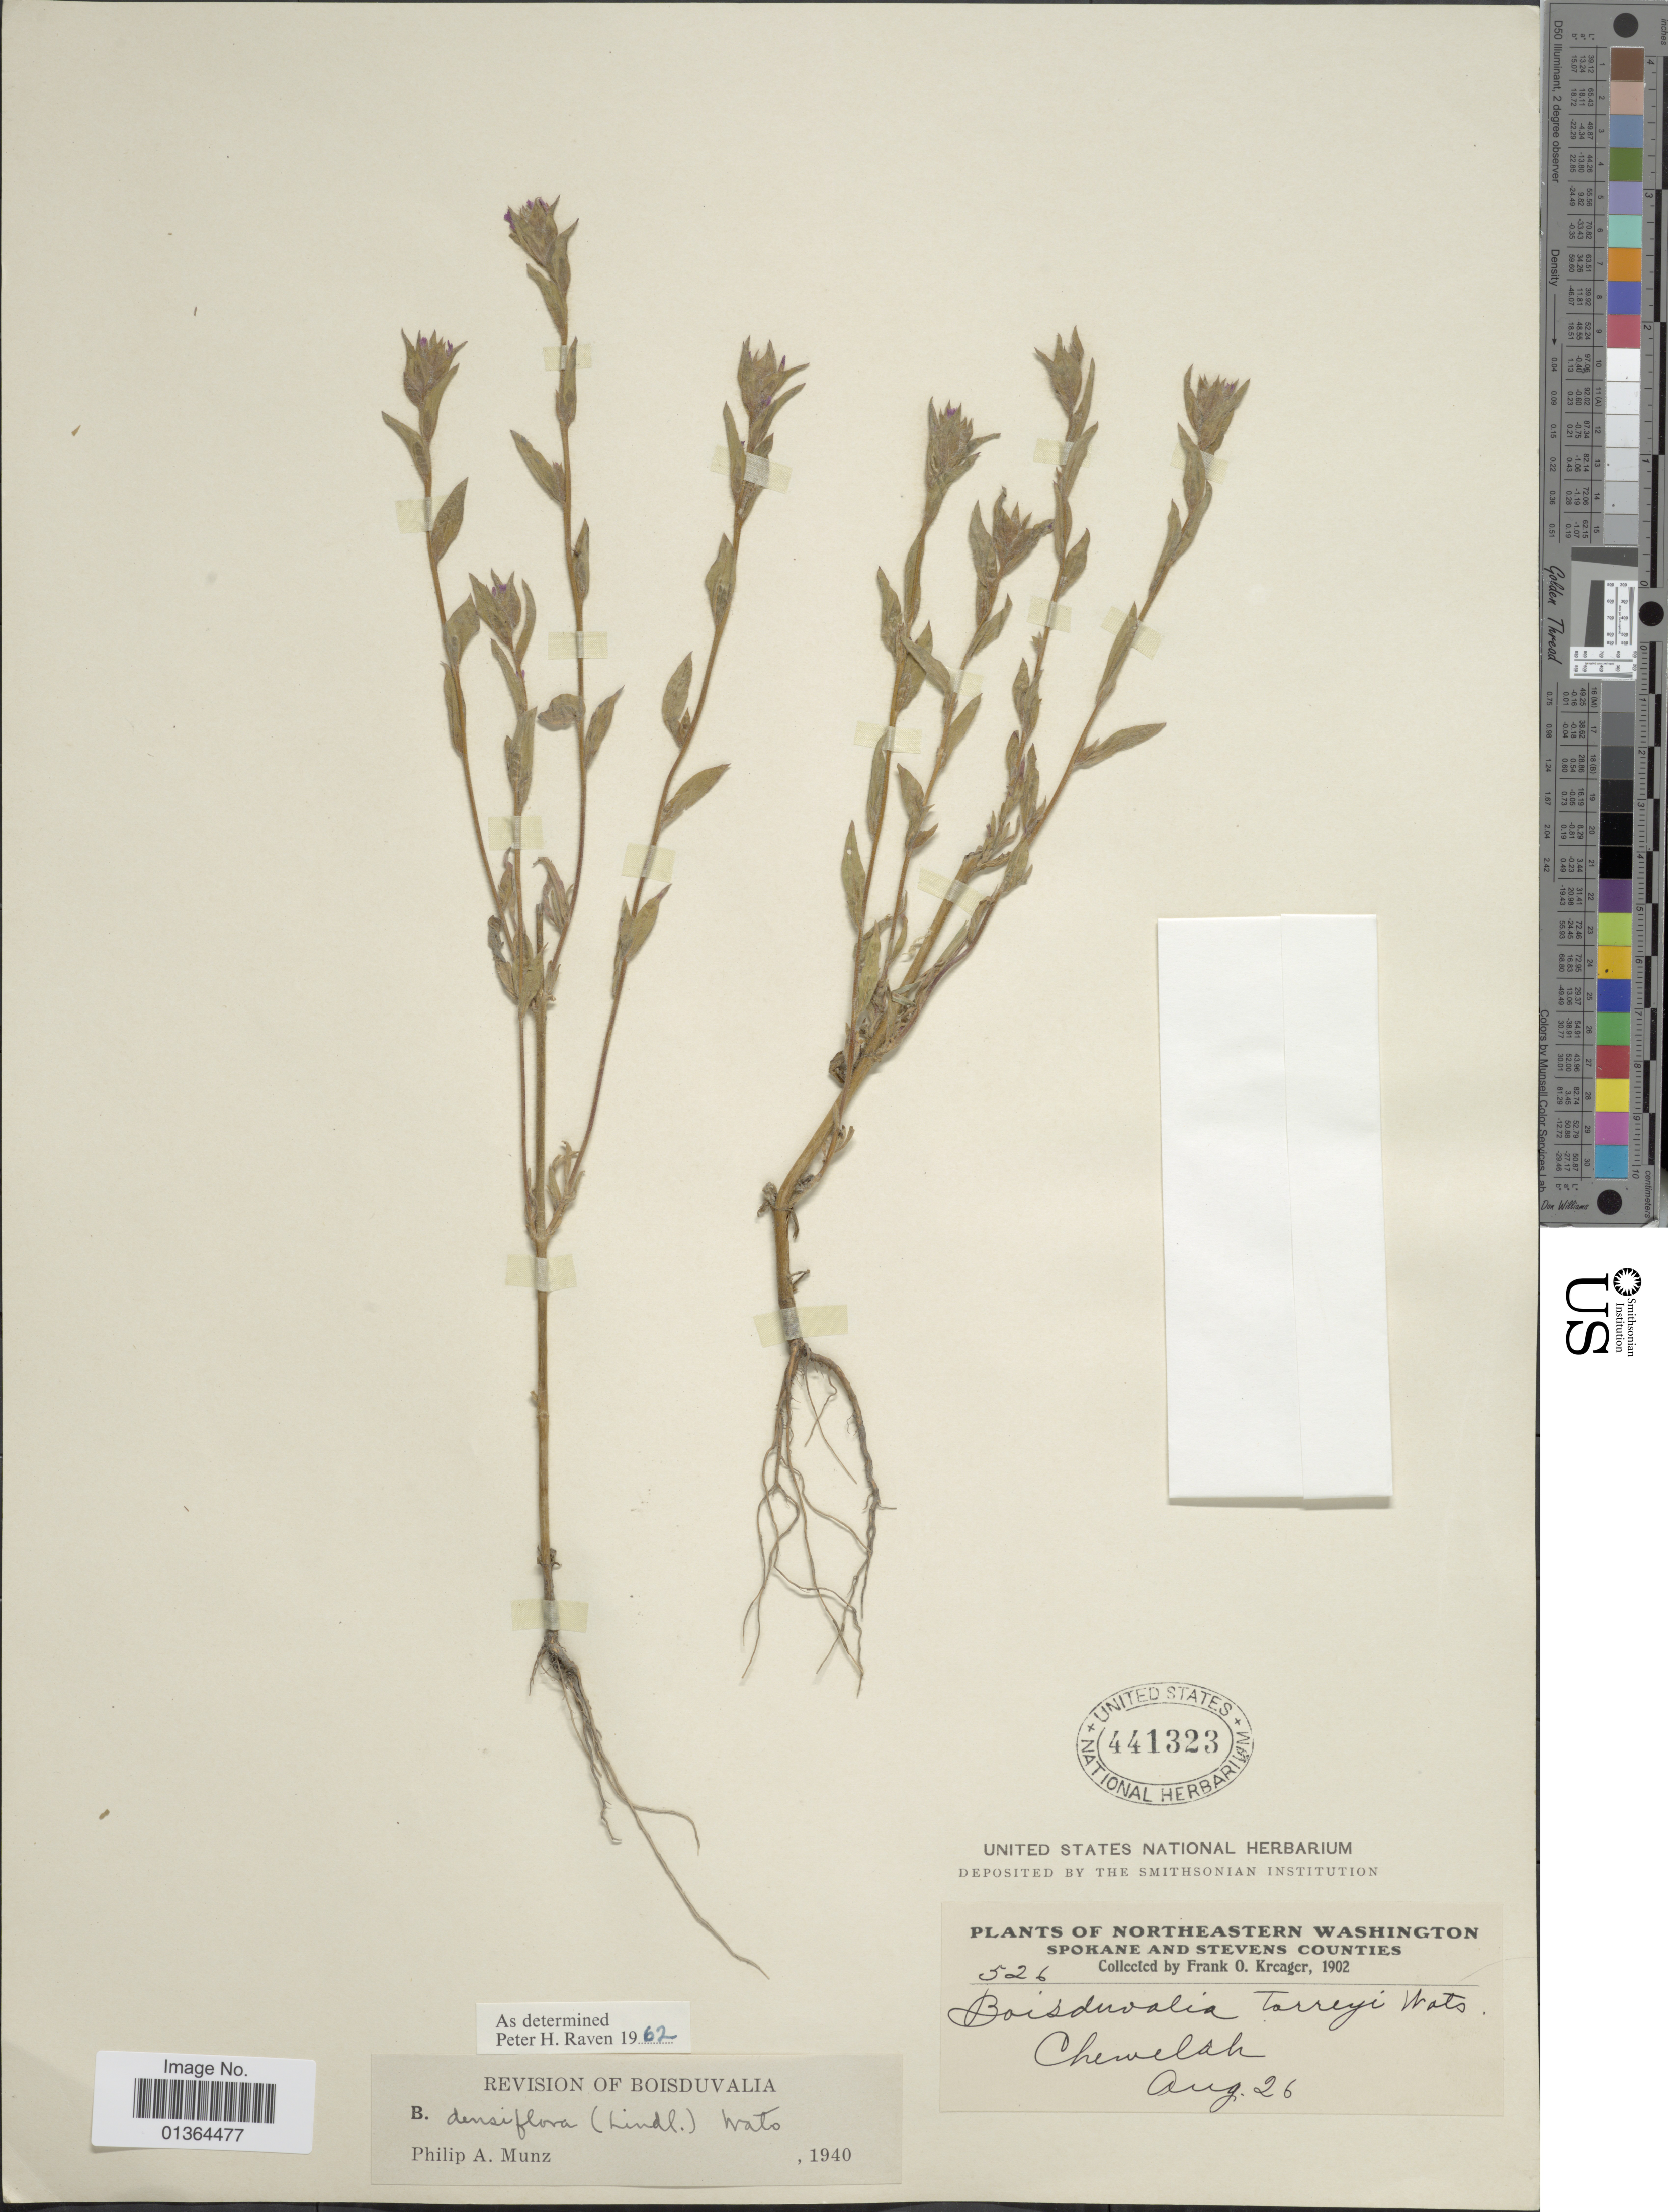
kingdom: Plantae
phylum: Tracheophyta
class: Magnoliopsida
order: Myrtales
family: Onagraceae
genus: Epilobium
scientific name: Epilobium densiflorum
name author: (Lindl.) Hoch & P.H. Raven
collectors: F. Kreager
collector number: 526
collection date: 1902-08-26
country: United States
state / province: Washington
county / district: Spokane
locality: Northeastern Washington, Spokane and Stevens County, Chewelah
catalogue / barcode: US 441323